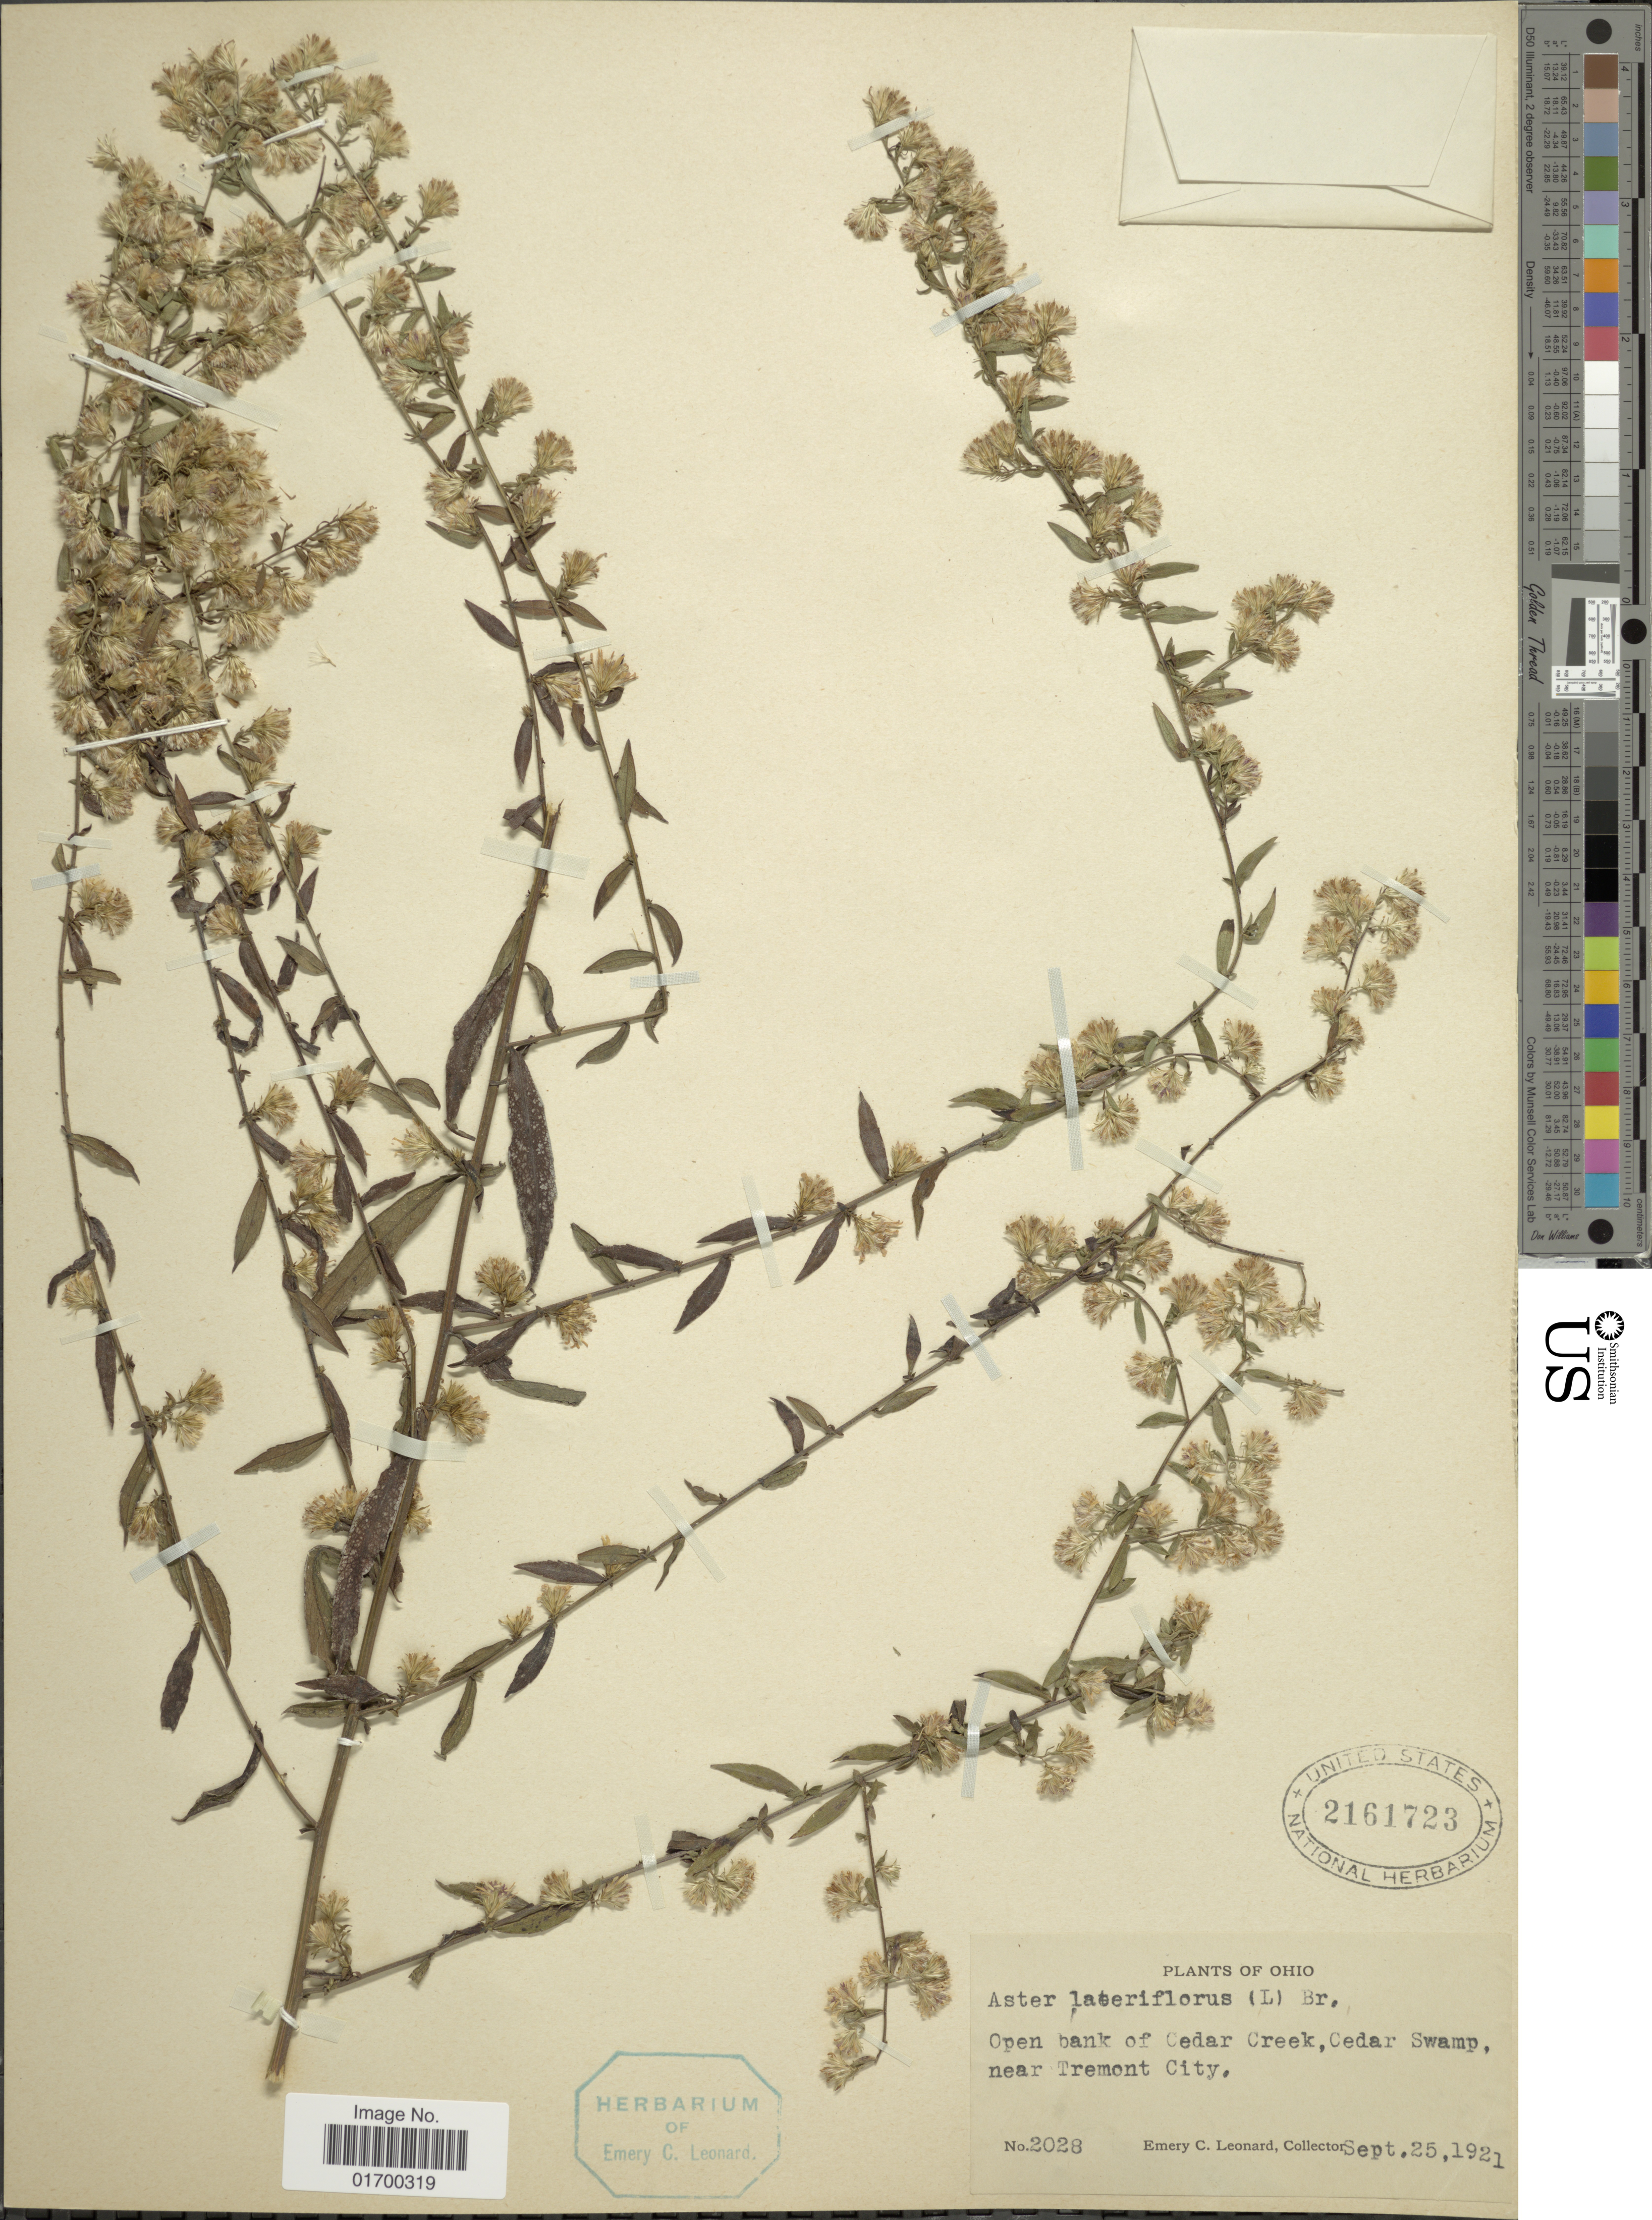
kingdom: Plantae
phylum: Tracheophyta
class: Magnoliopsida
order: Asterales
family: Asteraceae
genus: Symphyotrichum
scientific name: Symphyotrichum lateriflorum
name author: (L.) Á. Löve & D. Löve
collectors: E. C. Leonard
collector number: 2028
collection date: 1921-09-25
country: United States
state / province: Ohio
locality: Open bank of Cedar Creek, Cedar Swamp, near Tremont City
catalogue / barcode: US 2161723